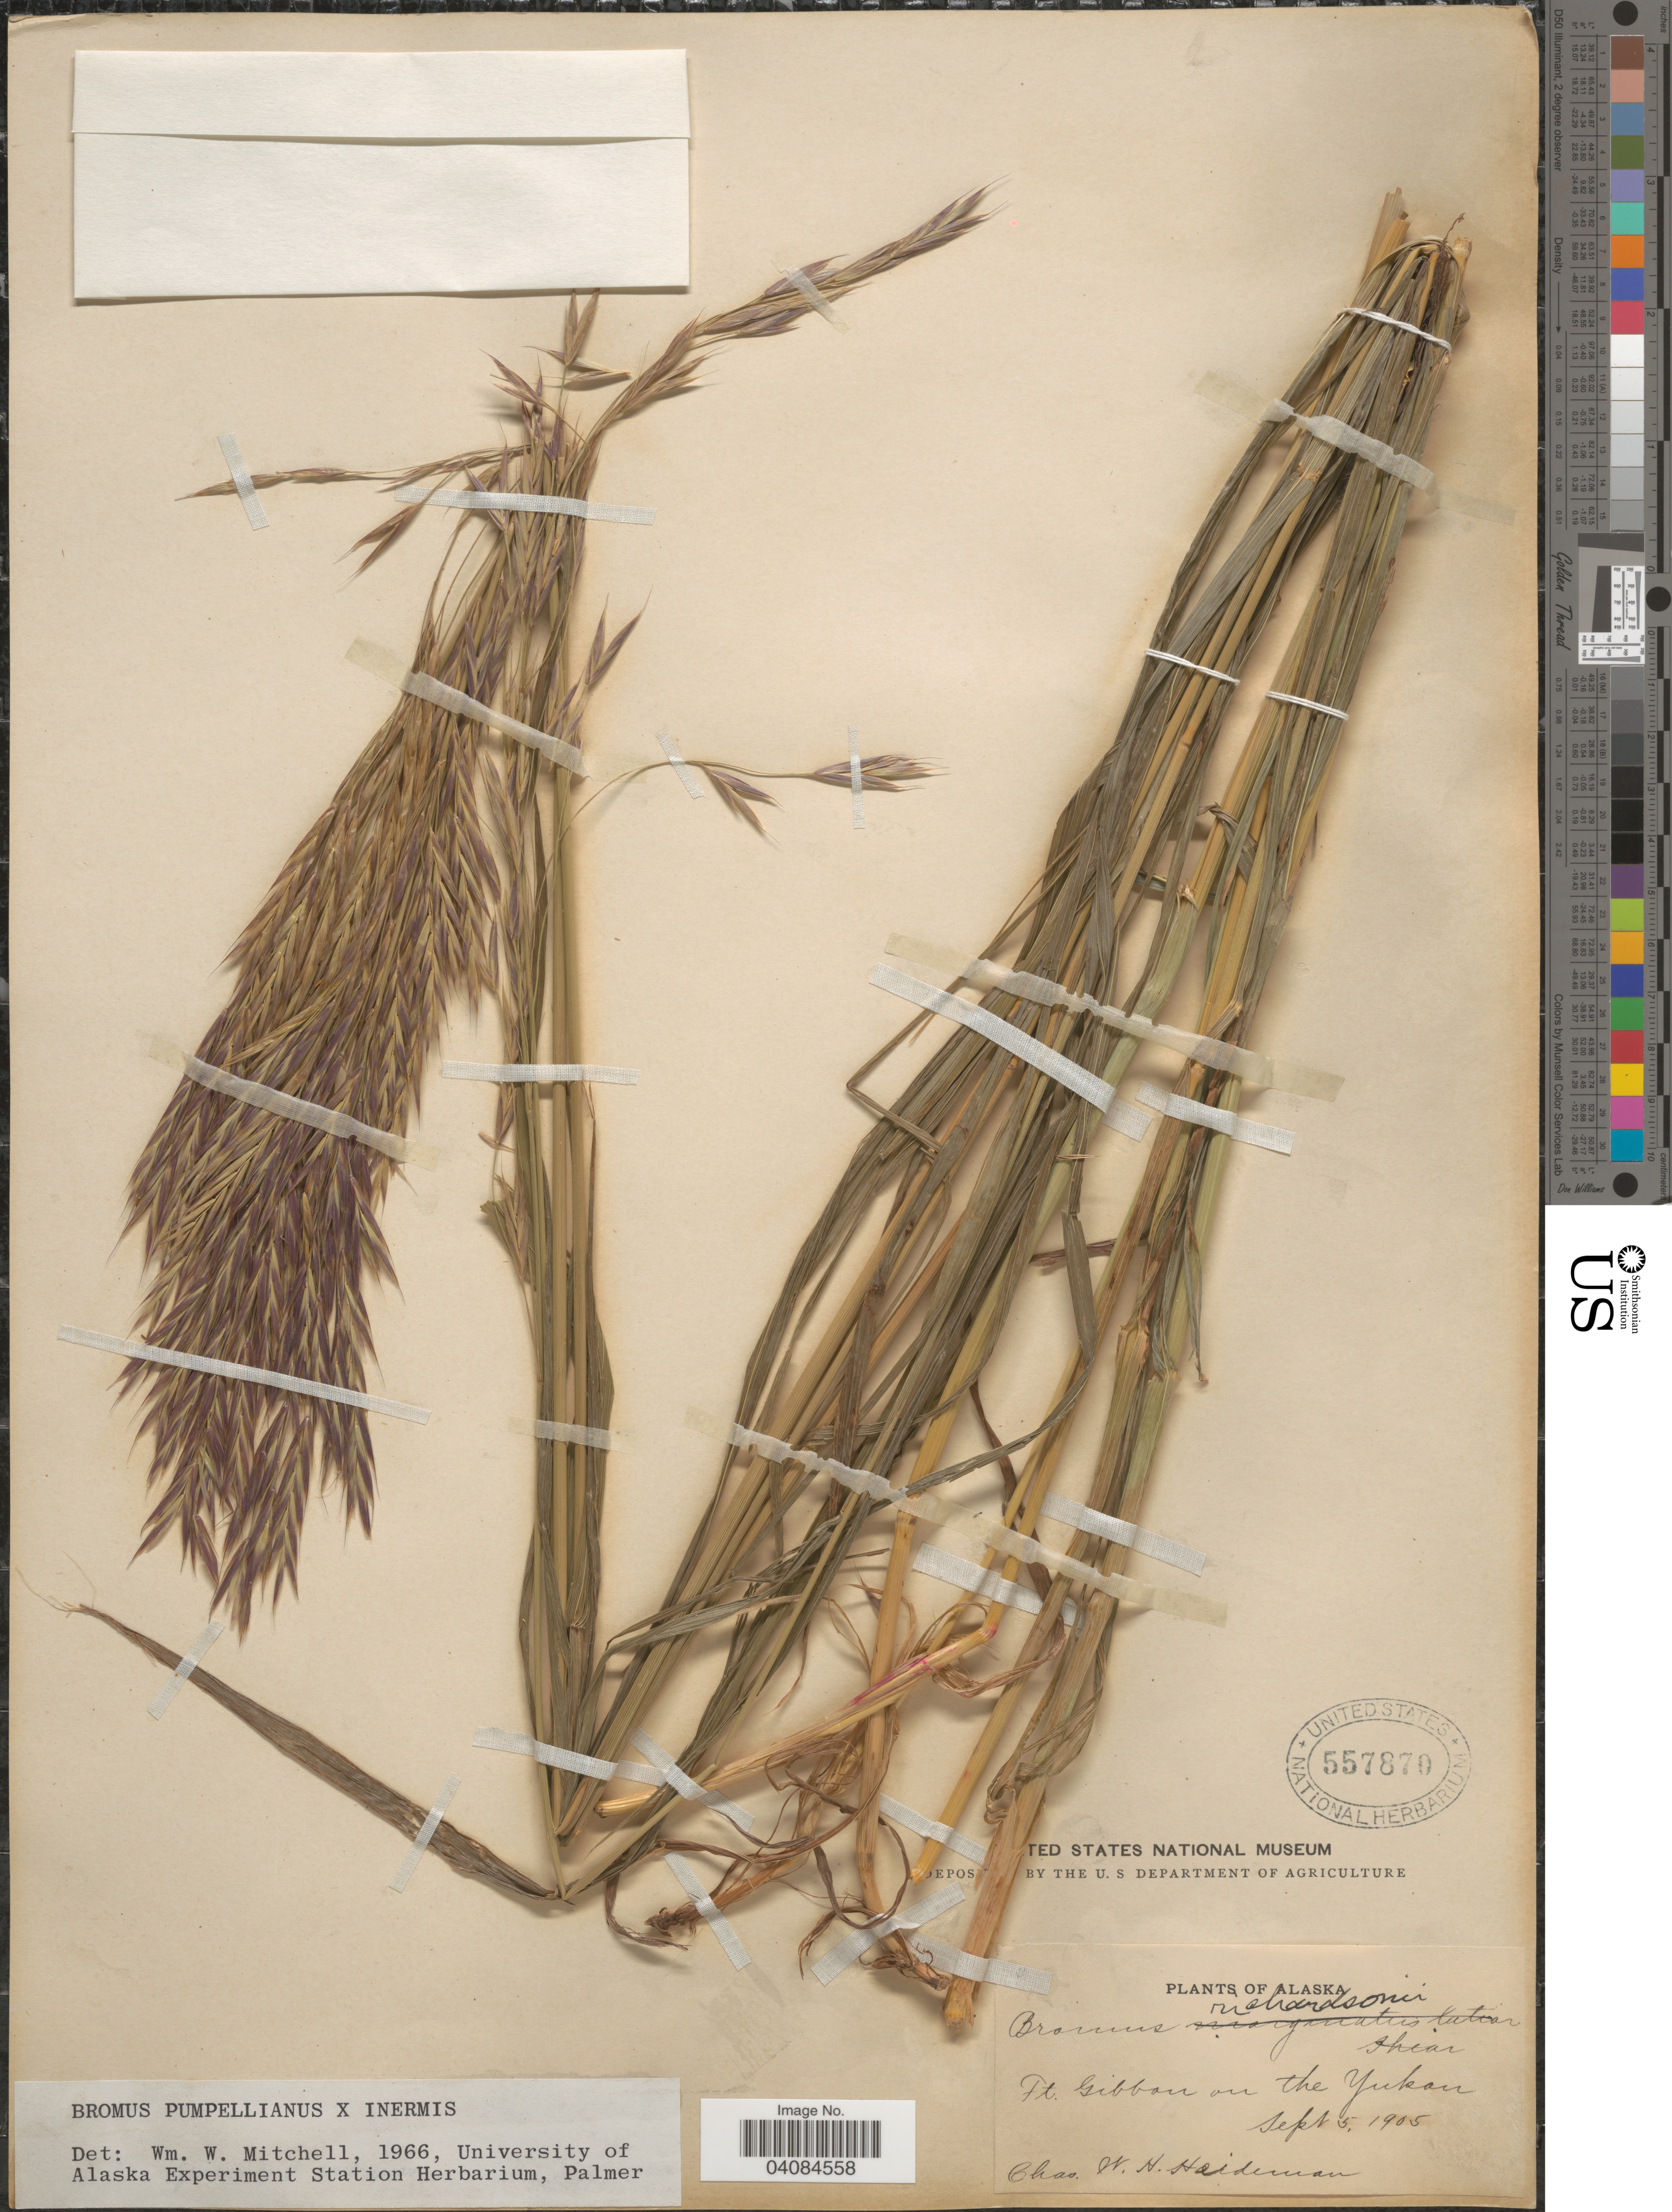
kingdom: Plantae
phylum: Tracheophyta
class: Liliopsida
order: Poales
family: Poaceae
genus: Bromus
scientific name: Bromus pumpellianus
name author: Scribn.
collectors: C. Heideman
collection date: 1905-09-05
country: United States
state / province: Alaska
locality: Ft. Gibbon on the Yukon.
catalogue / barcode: US 557870